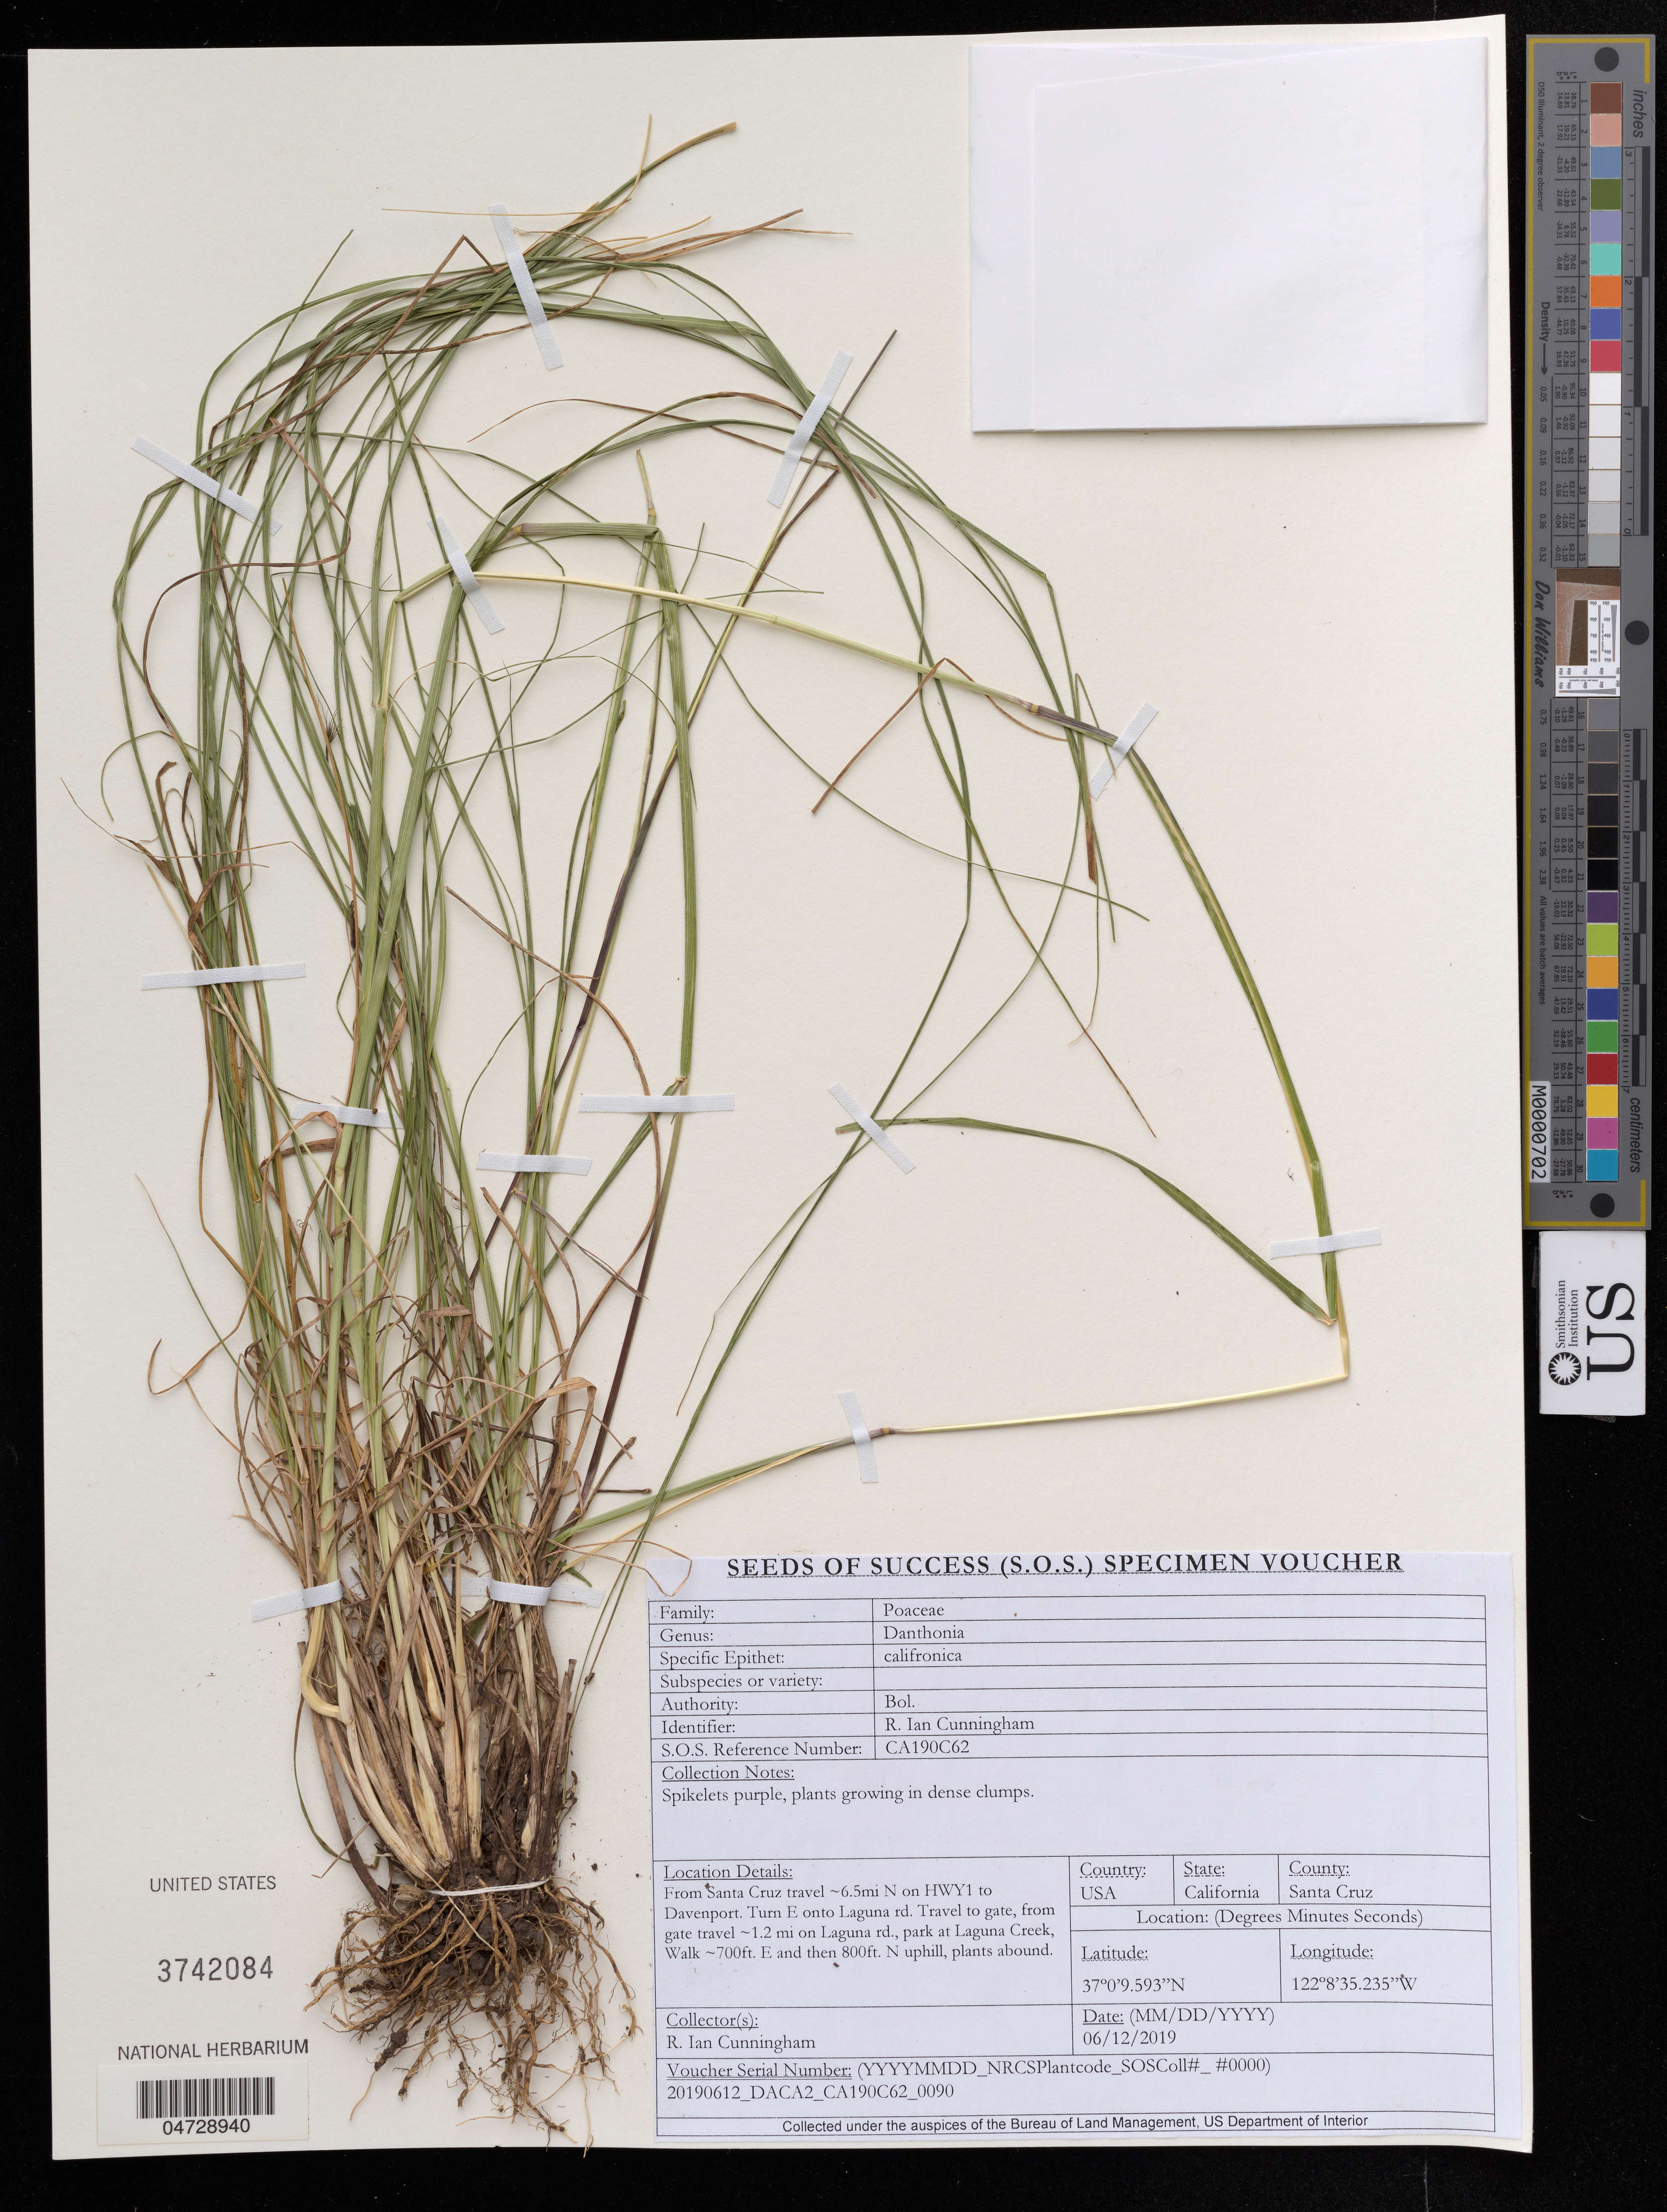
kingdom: Plantae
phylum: Tracheophyta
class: Liliopsida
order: Poales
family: Poaceae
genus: Danthonia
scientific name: Danthonia californica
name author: Bol.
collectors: R. Cunningham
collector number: CA190C62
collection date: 2019-06-12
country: United States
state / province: California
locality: Santa Cruz.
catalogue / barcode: US 3742084